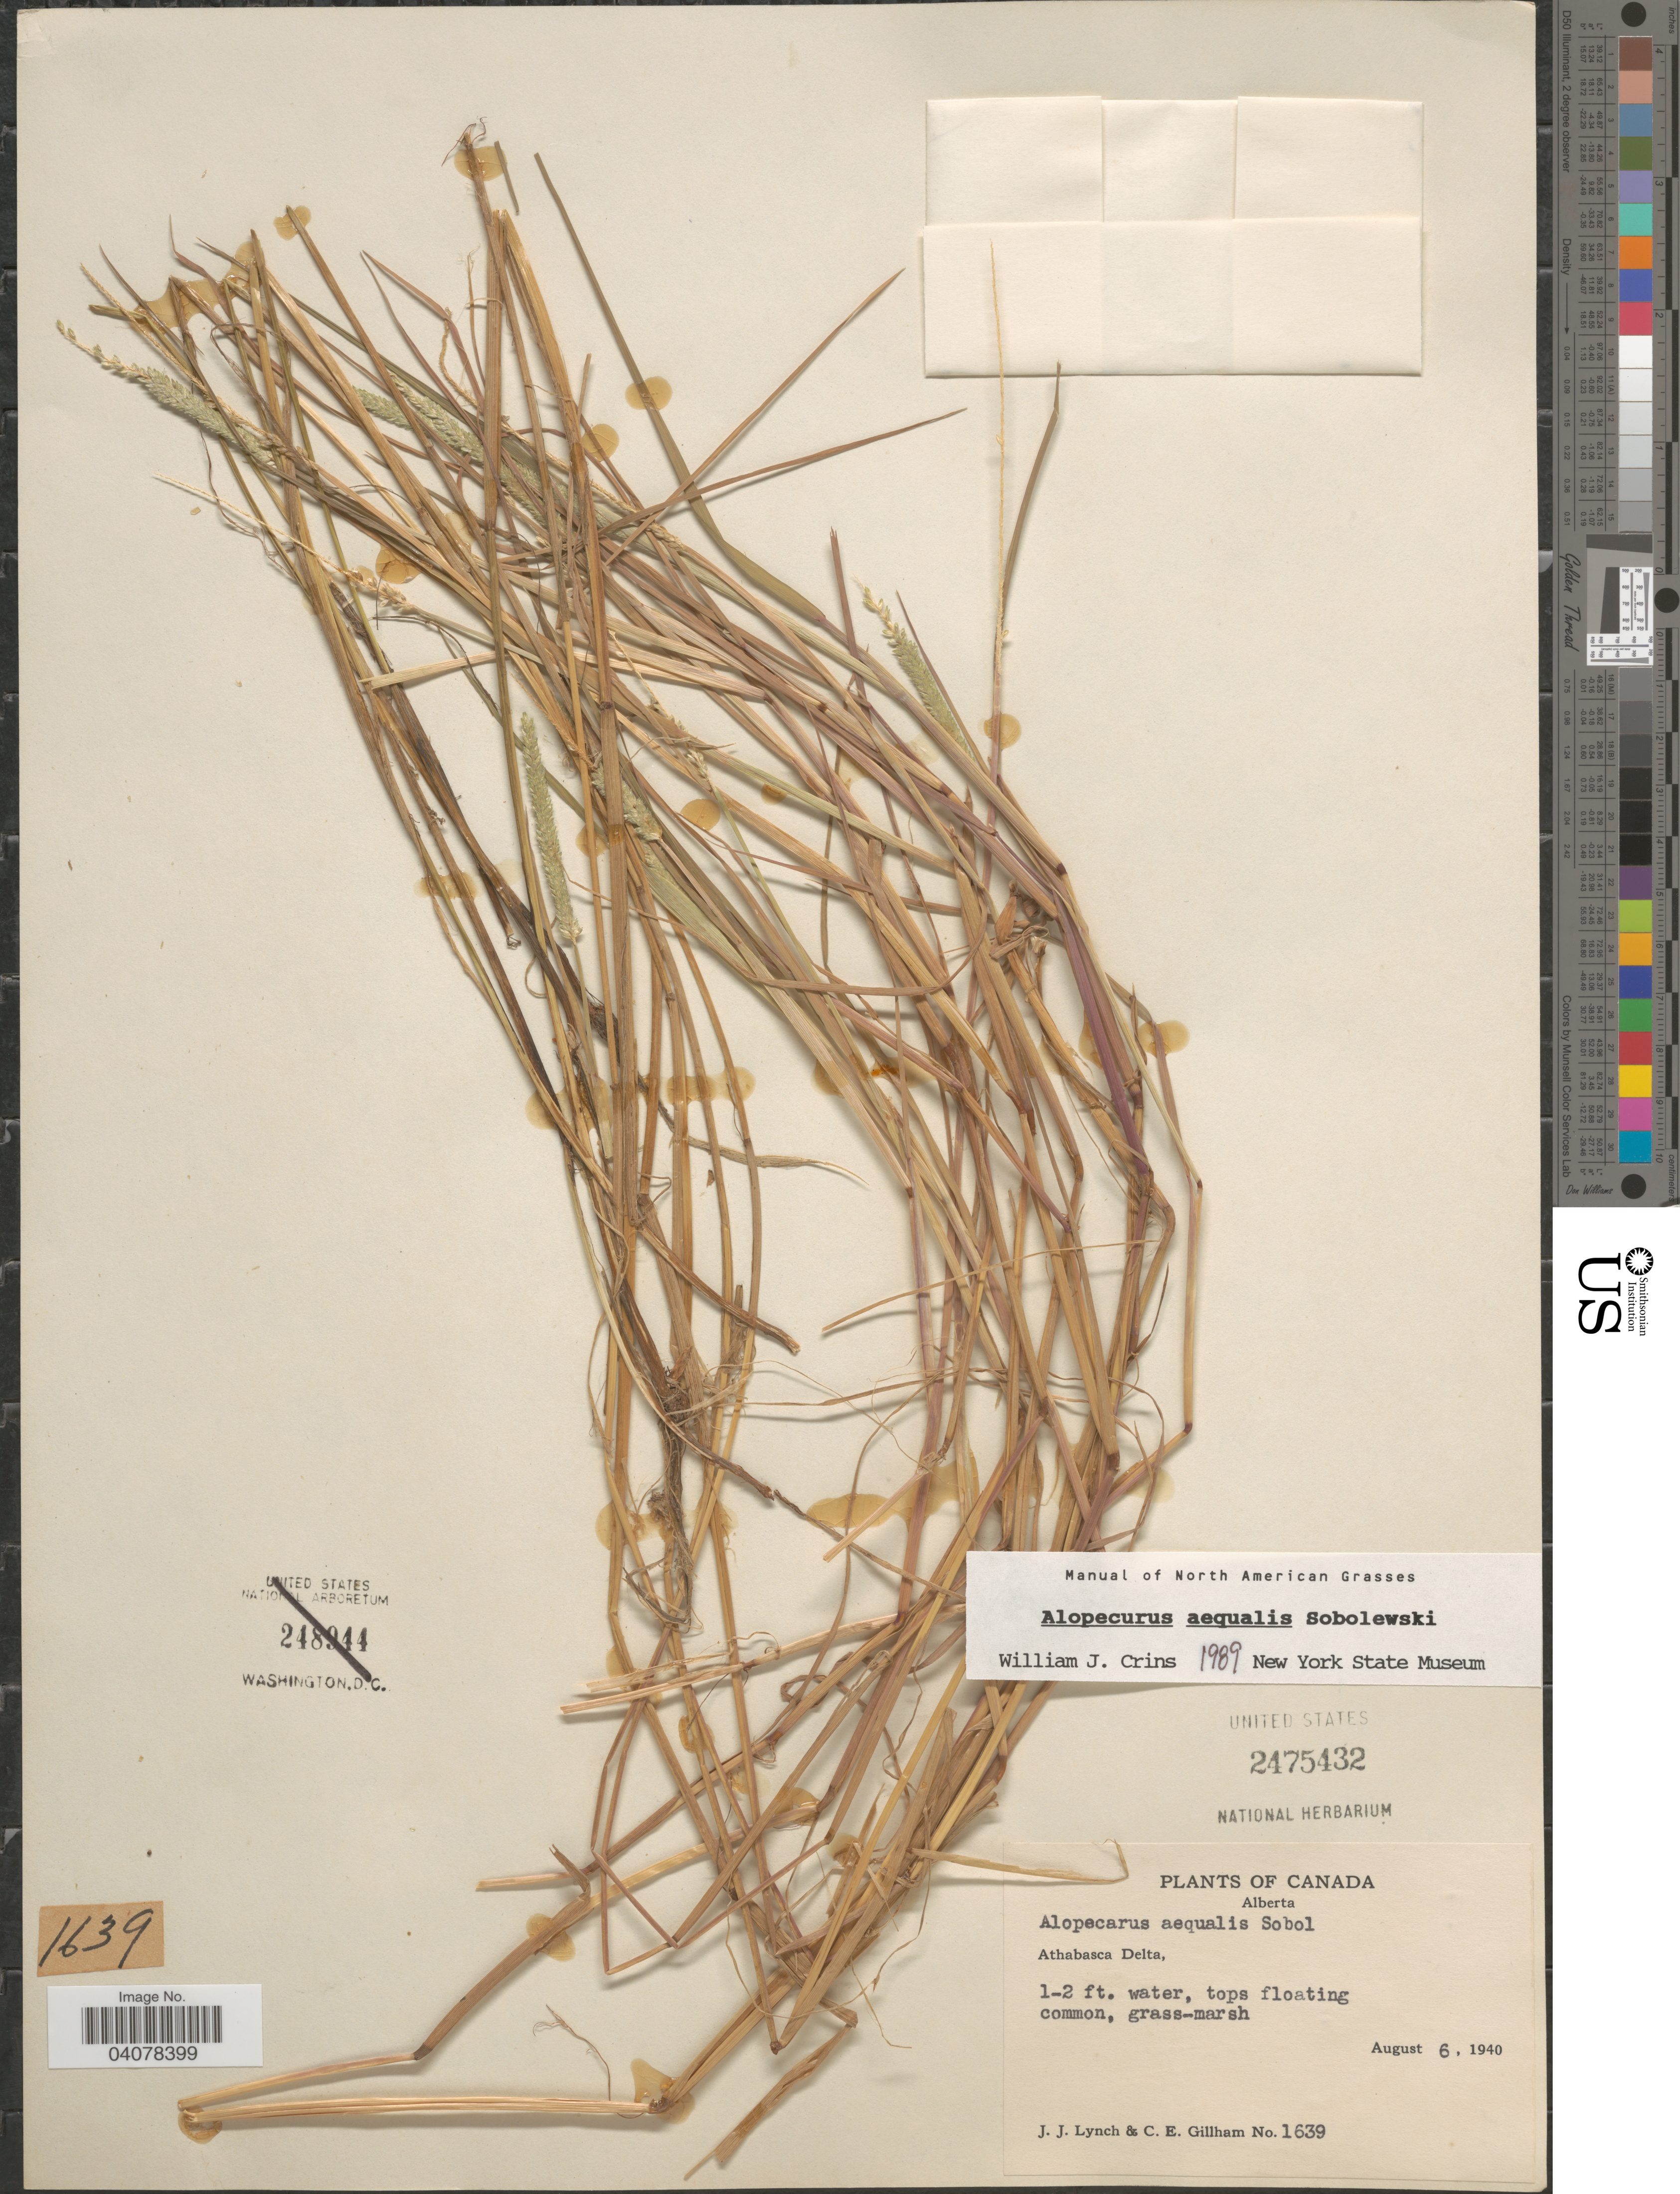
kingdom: Plantae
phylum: Tracheophyta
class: Liliopsida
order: Poales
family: Poaceae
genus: Alopecurus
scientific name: Alopecurus aequalis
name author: Sobol.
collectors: J. Lynch & C. Gillham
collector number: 1639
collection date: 1940-08-06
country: Canada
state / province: Alberta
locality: Athabasca Delta.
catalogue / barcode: US 2475432